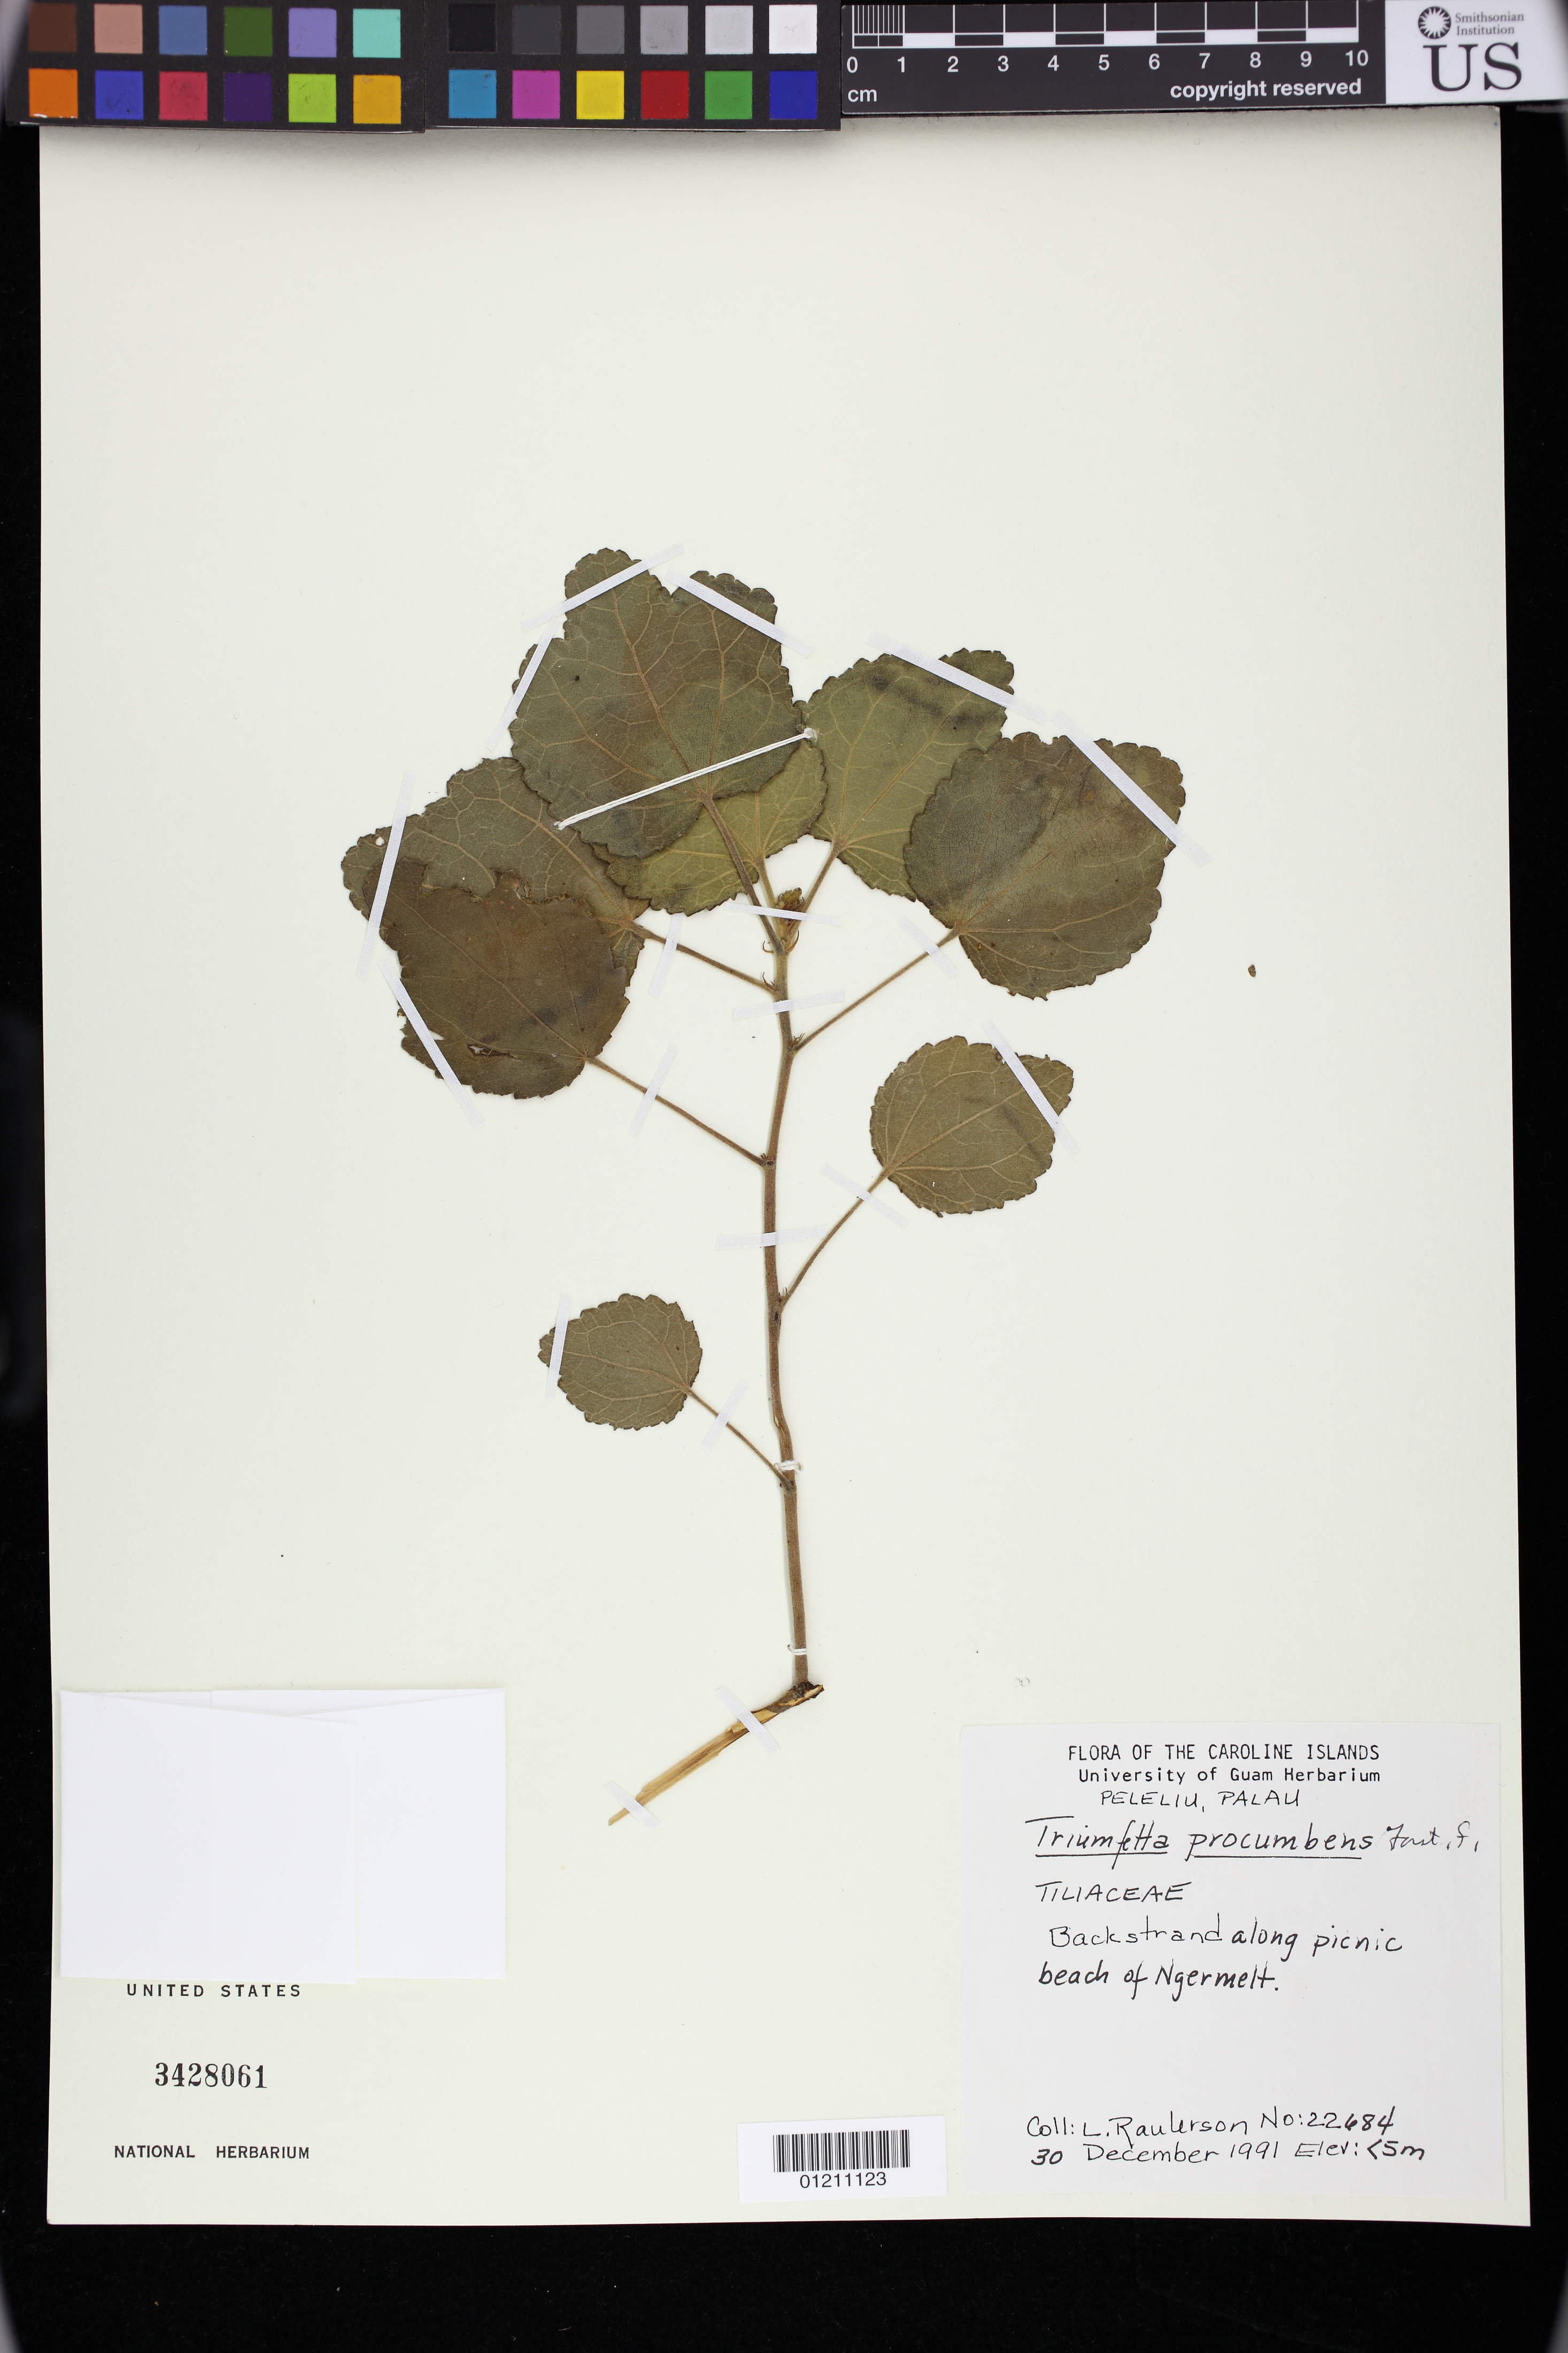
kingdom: Plantae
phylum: Tracheophyta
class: Magnoliopsida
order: Malvales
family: Malvaceae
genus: Triumfetta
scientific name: Triumfetta procumbens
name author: G. Forst.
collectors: L. Raulerson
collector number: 22684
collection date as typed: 30 Dec 1991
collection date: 1991-12-30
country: Palau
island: Peleliu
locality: Caroline Islands: Peleiu, Palau. Backstrand along picnic beach of Ngermelt.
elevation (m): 5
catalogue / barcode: US 3428061